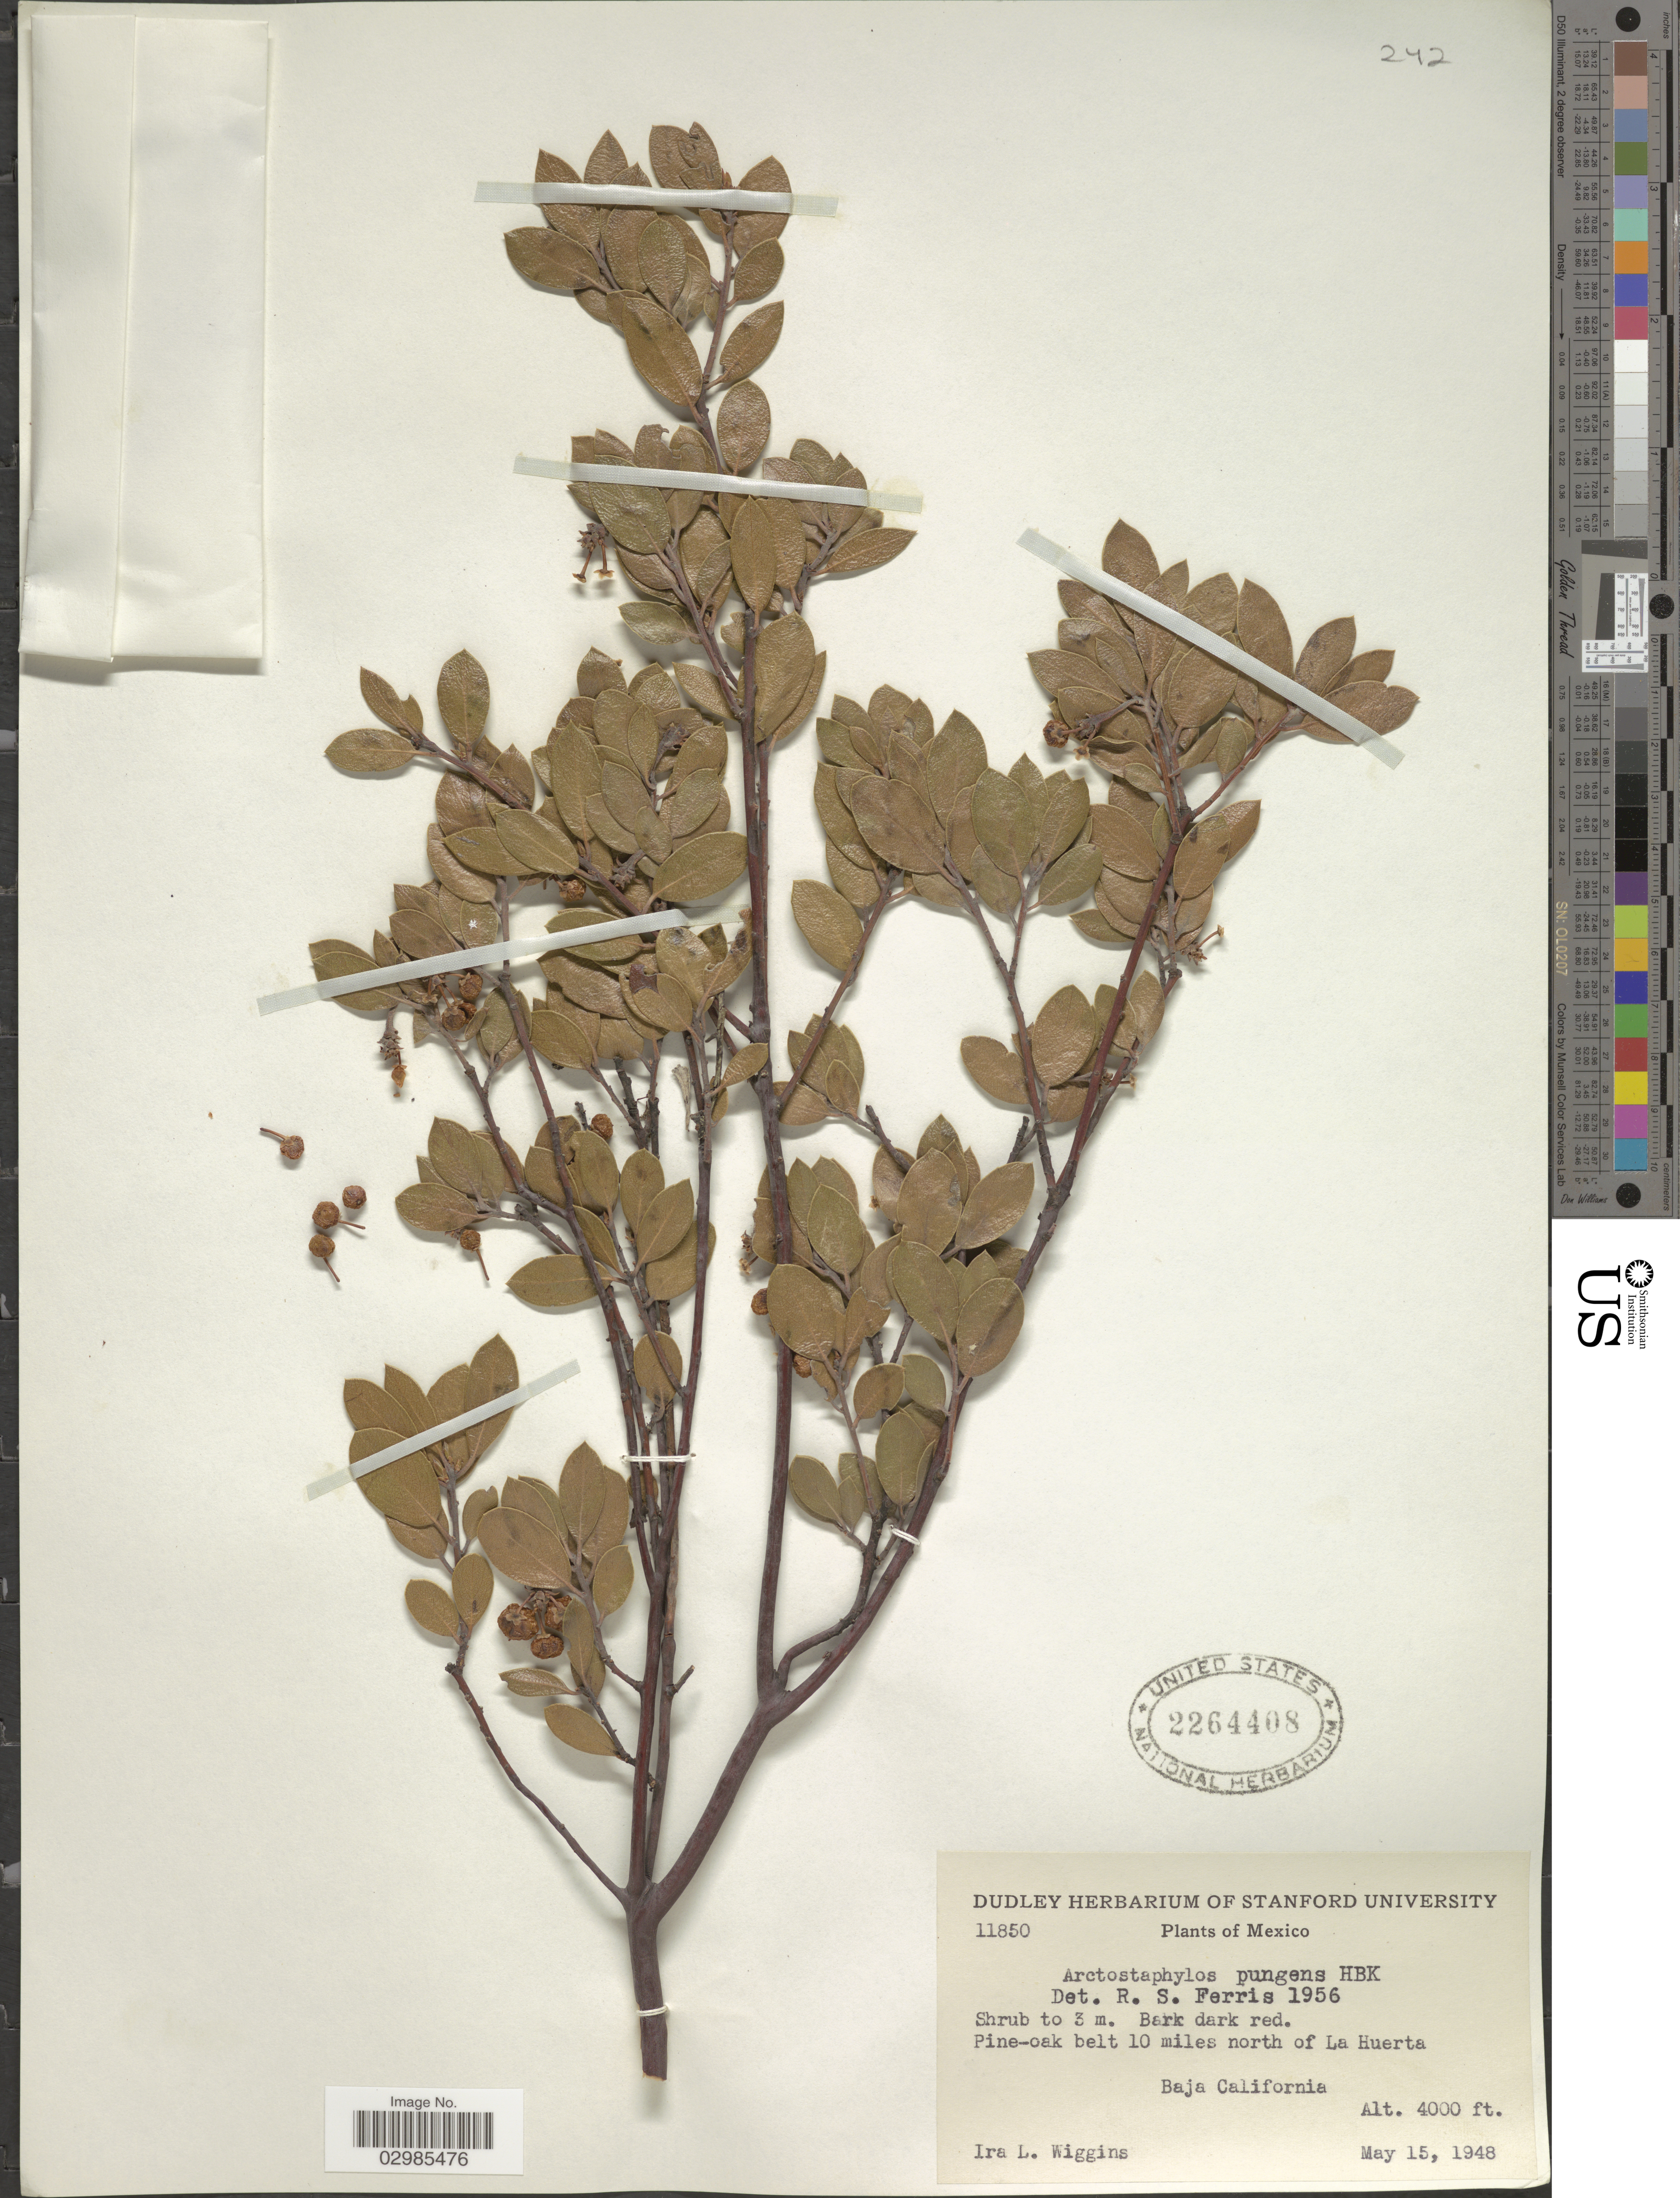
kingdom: Plantae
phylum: Tracheophyta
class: Magnoliopsida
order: Ericales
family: Ericaceae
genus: Arctostaphylos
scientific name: Arctostaphylos pungens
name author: Kunth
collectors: I. L. Wiggins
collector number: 11850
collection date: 1948-05-15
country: Mexico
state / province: Baja California Norte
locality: Pine-oak belt 10 miles north of La Huerta, Baja California.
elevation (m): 1219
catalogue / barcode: US 2264408